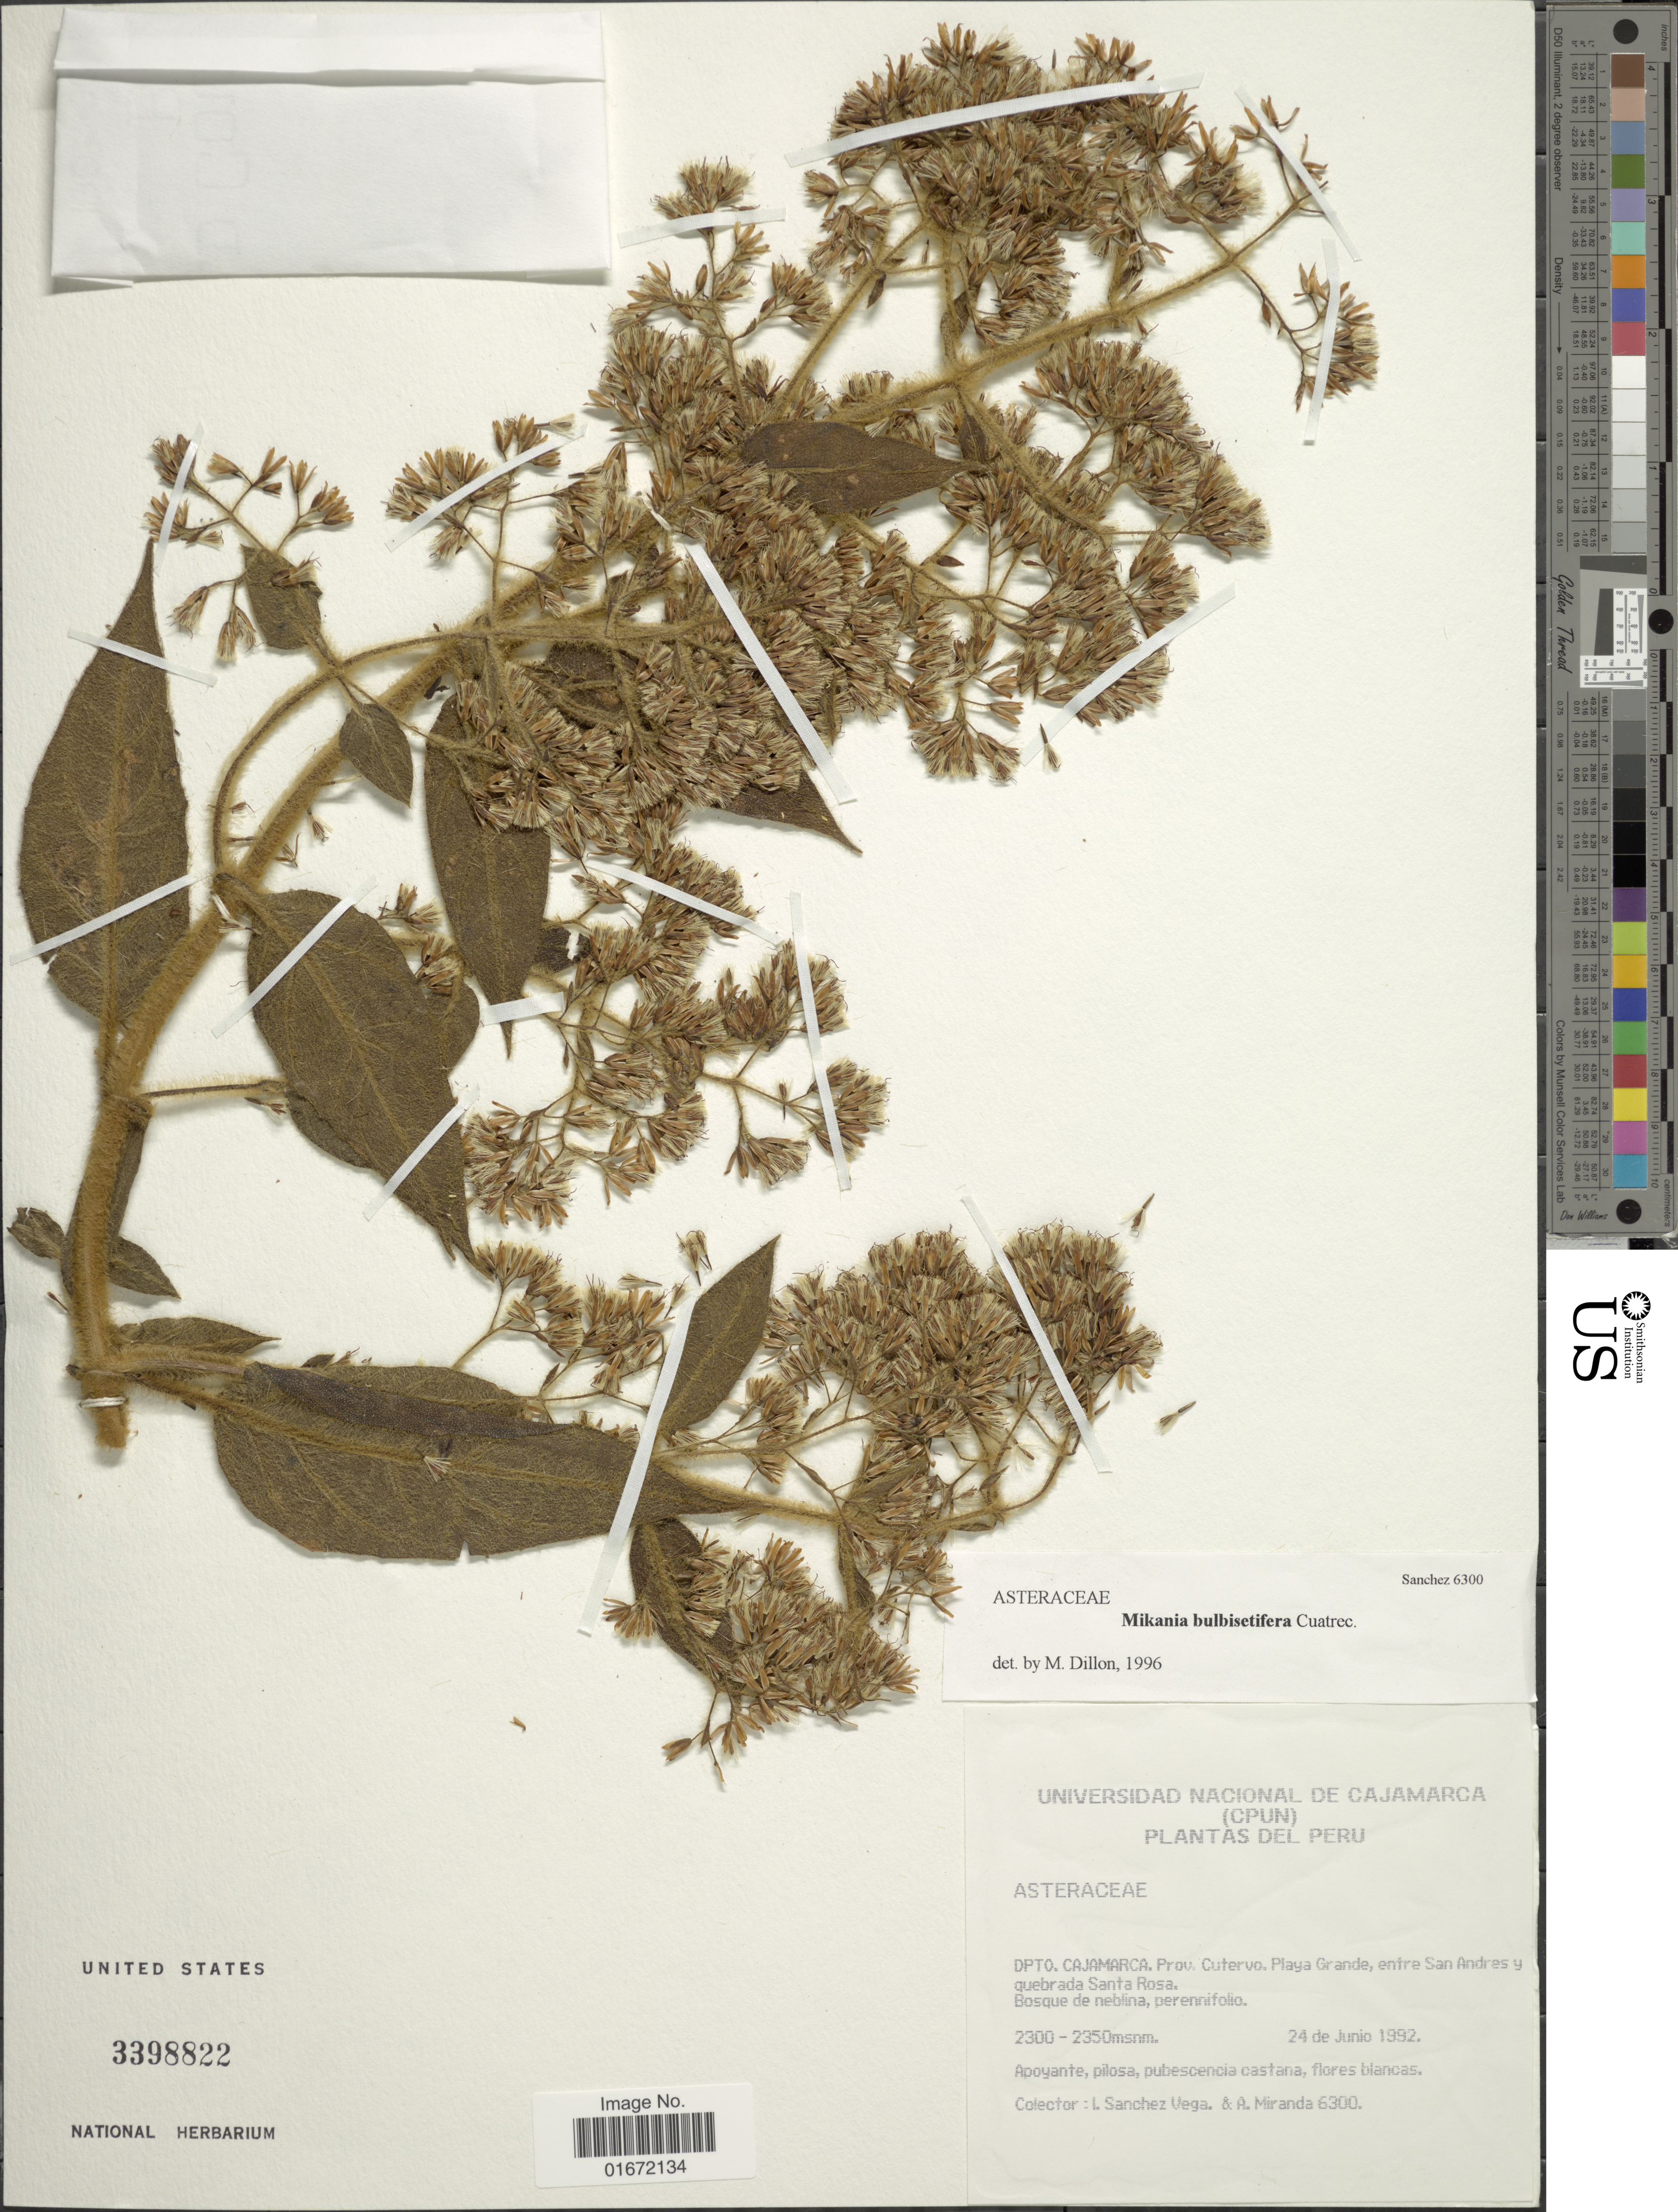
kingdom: Plantae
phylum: Tracheophyta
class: Magnoliopsida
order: Asterales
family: Asteraceae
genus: Mikania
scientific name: Mikania bulbisetifera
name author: Cuatrec.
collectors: I. Sánchez Vega & A. Miranda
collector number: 6300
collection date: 1992-06-24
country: Peru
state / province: Cajamarca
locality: Dpto. Cajamarca. Prov. Cutervo. Playa Grande, entre San Andres y quebrada Santa Rosa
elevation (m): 2300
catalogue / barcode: US 3398822